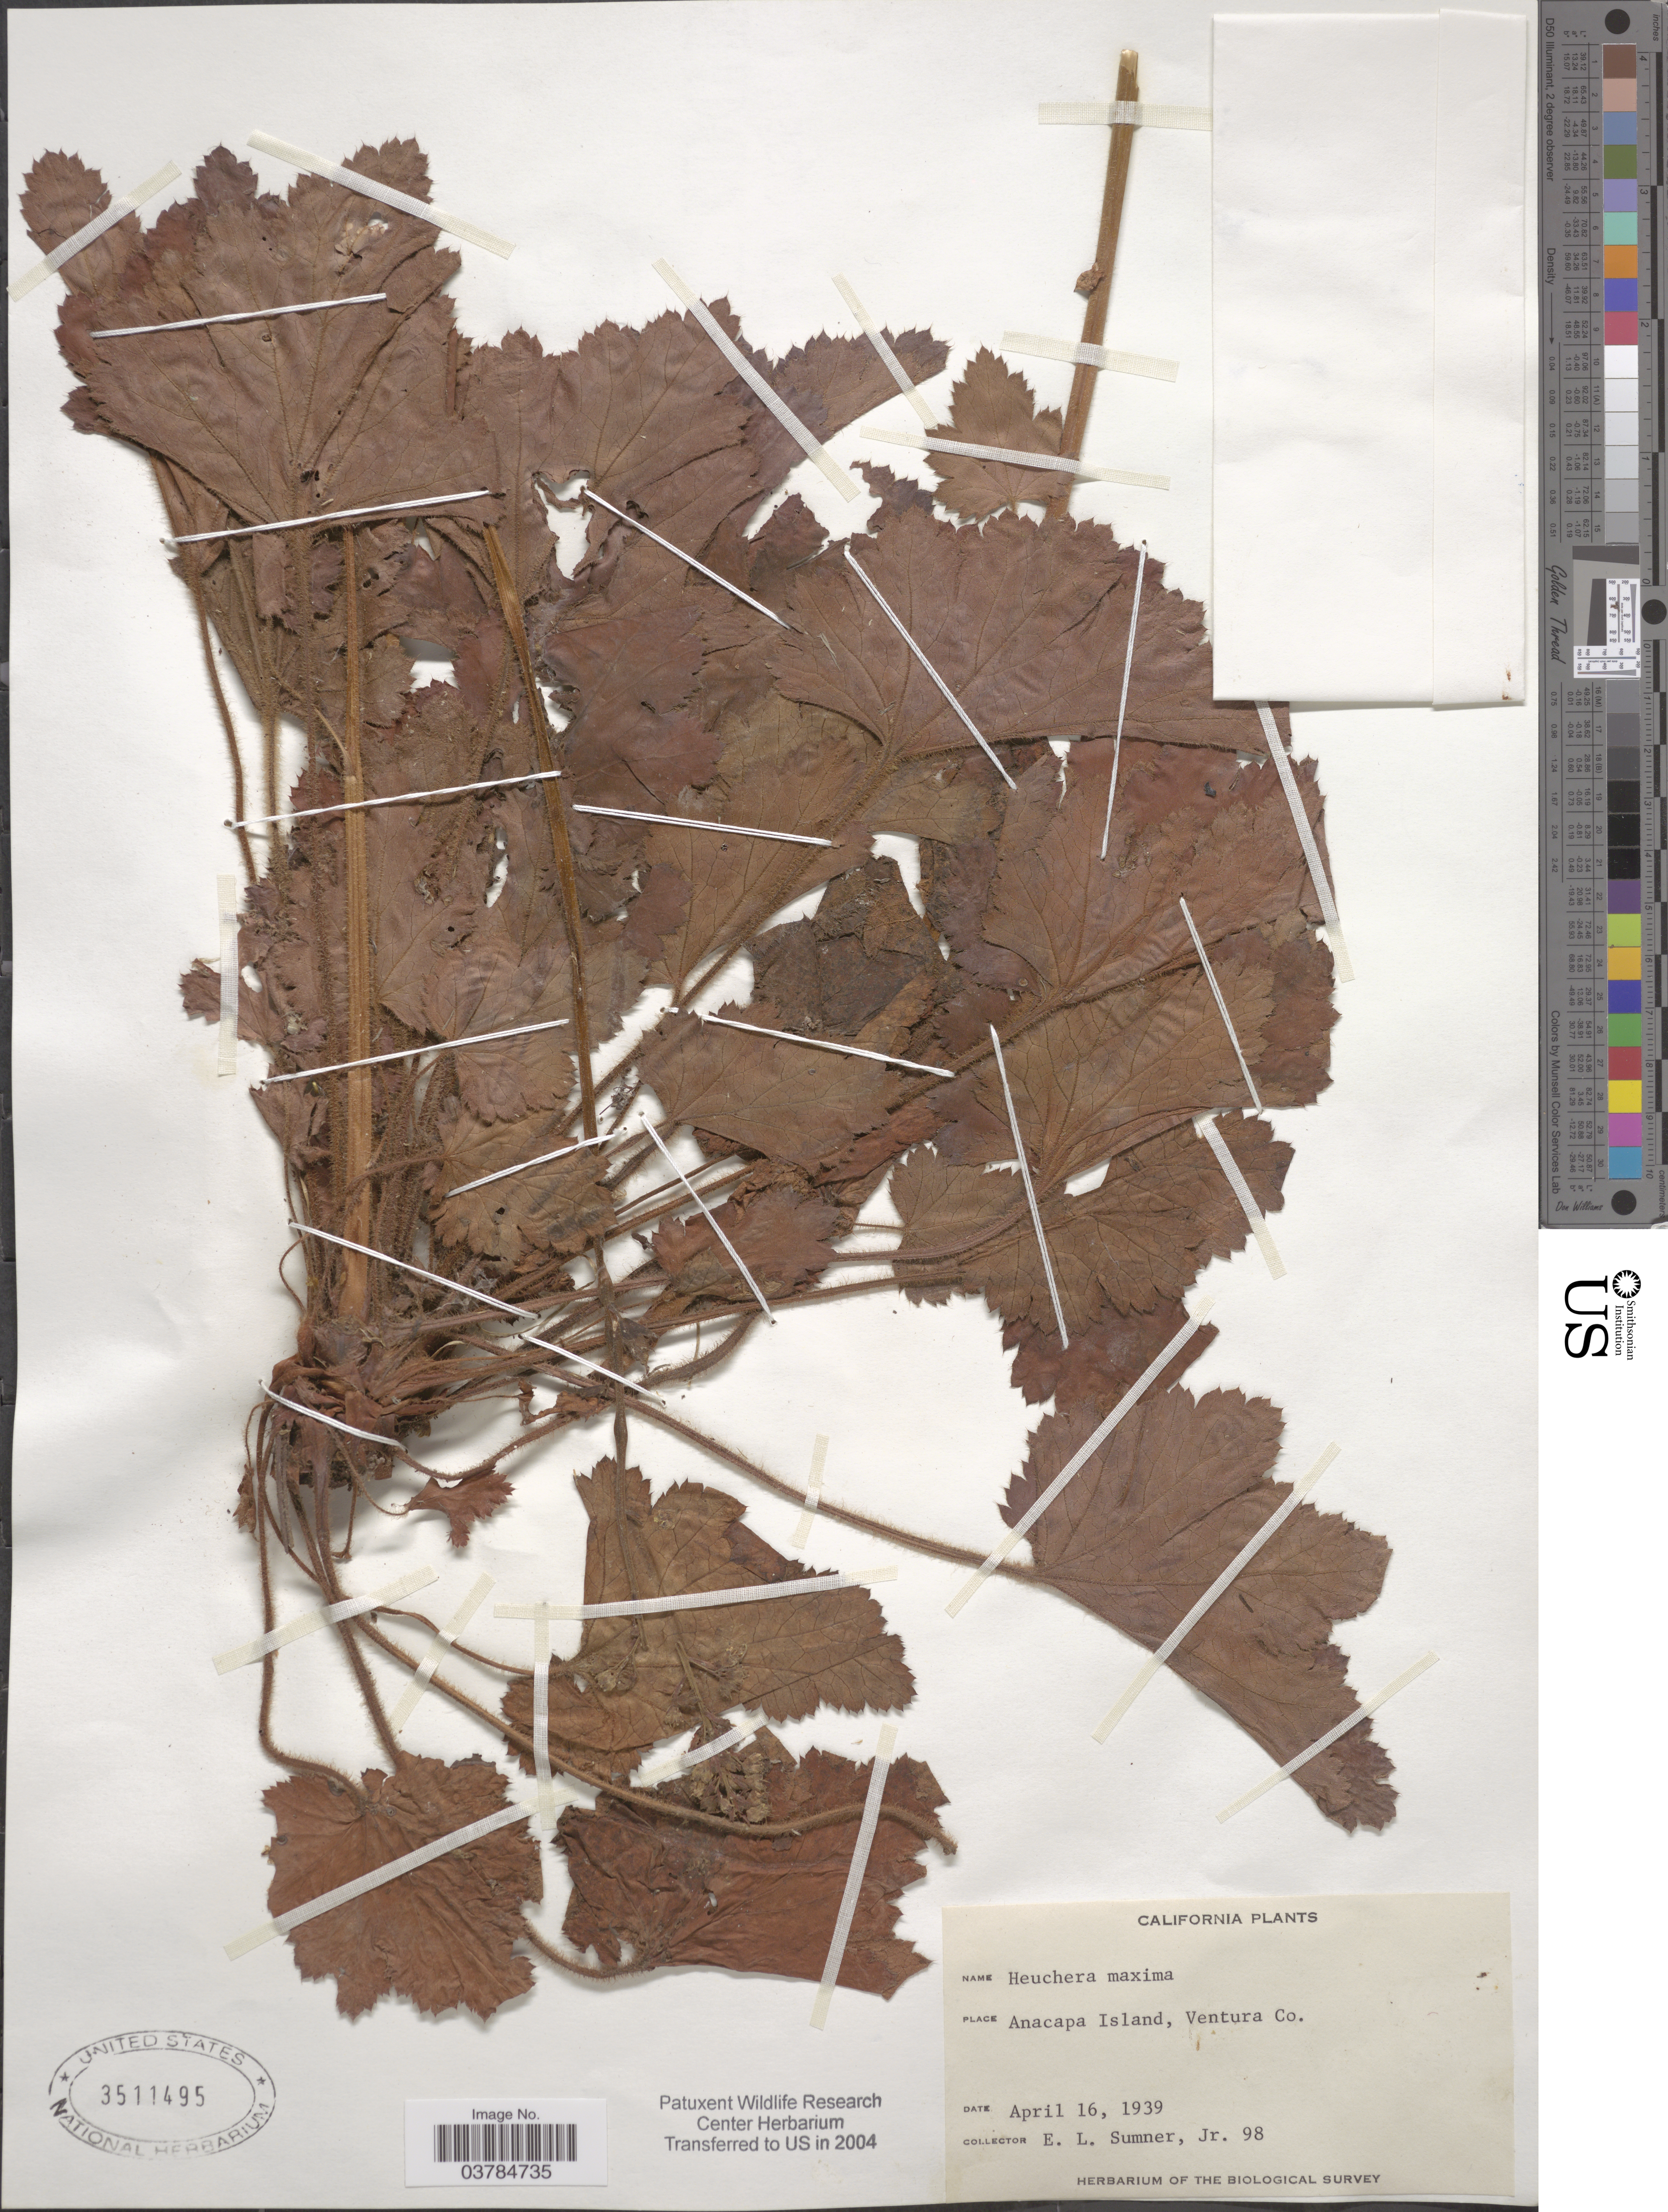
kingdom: Plantae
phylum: Tracheophyta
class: Magnoliopsida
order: Saxifragales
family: Saxifragaceae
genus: Heuchera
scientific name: Heuchera maxima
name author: Greene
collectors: E. Sumner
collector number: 98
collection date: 1939-04-16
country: United States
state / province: California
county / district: Ventura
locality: Anacapa Island, Ventura Co. Biological Survey.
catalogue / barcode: US 3511495